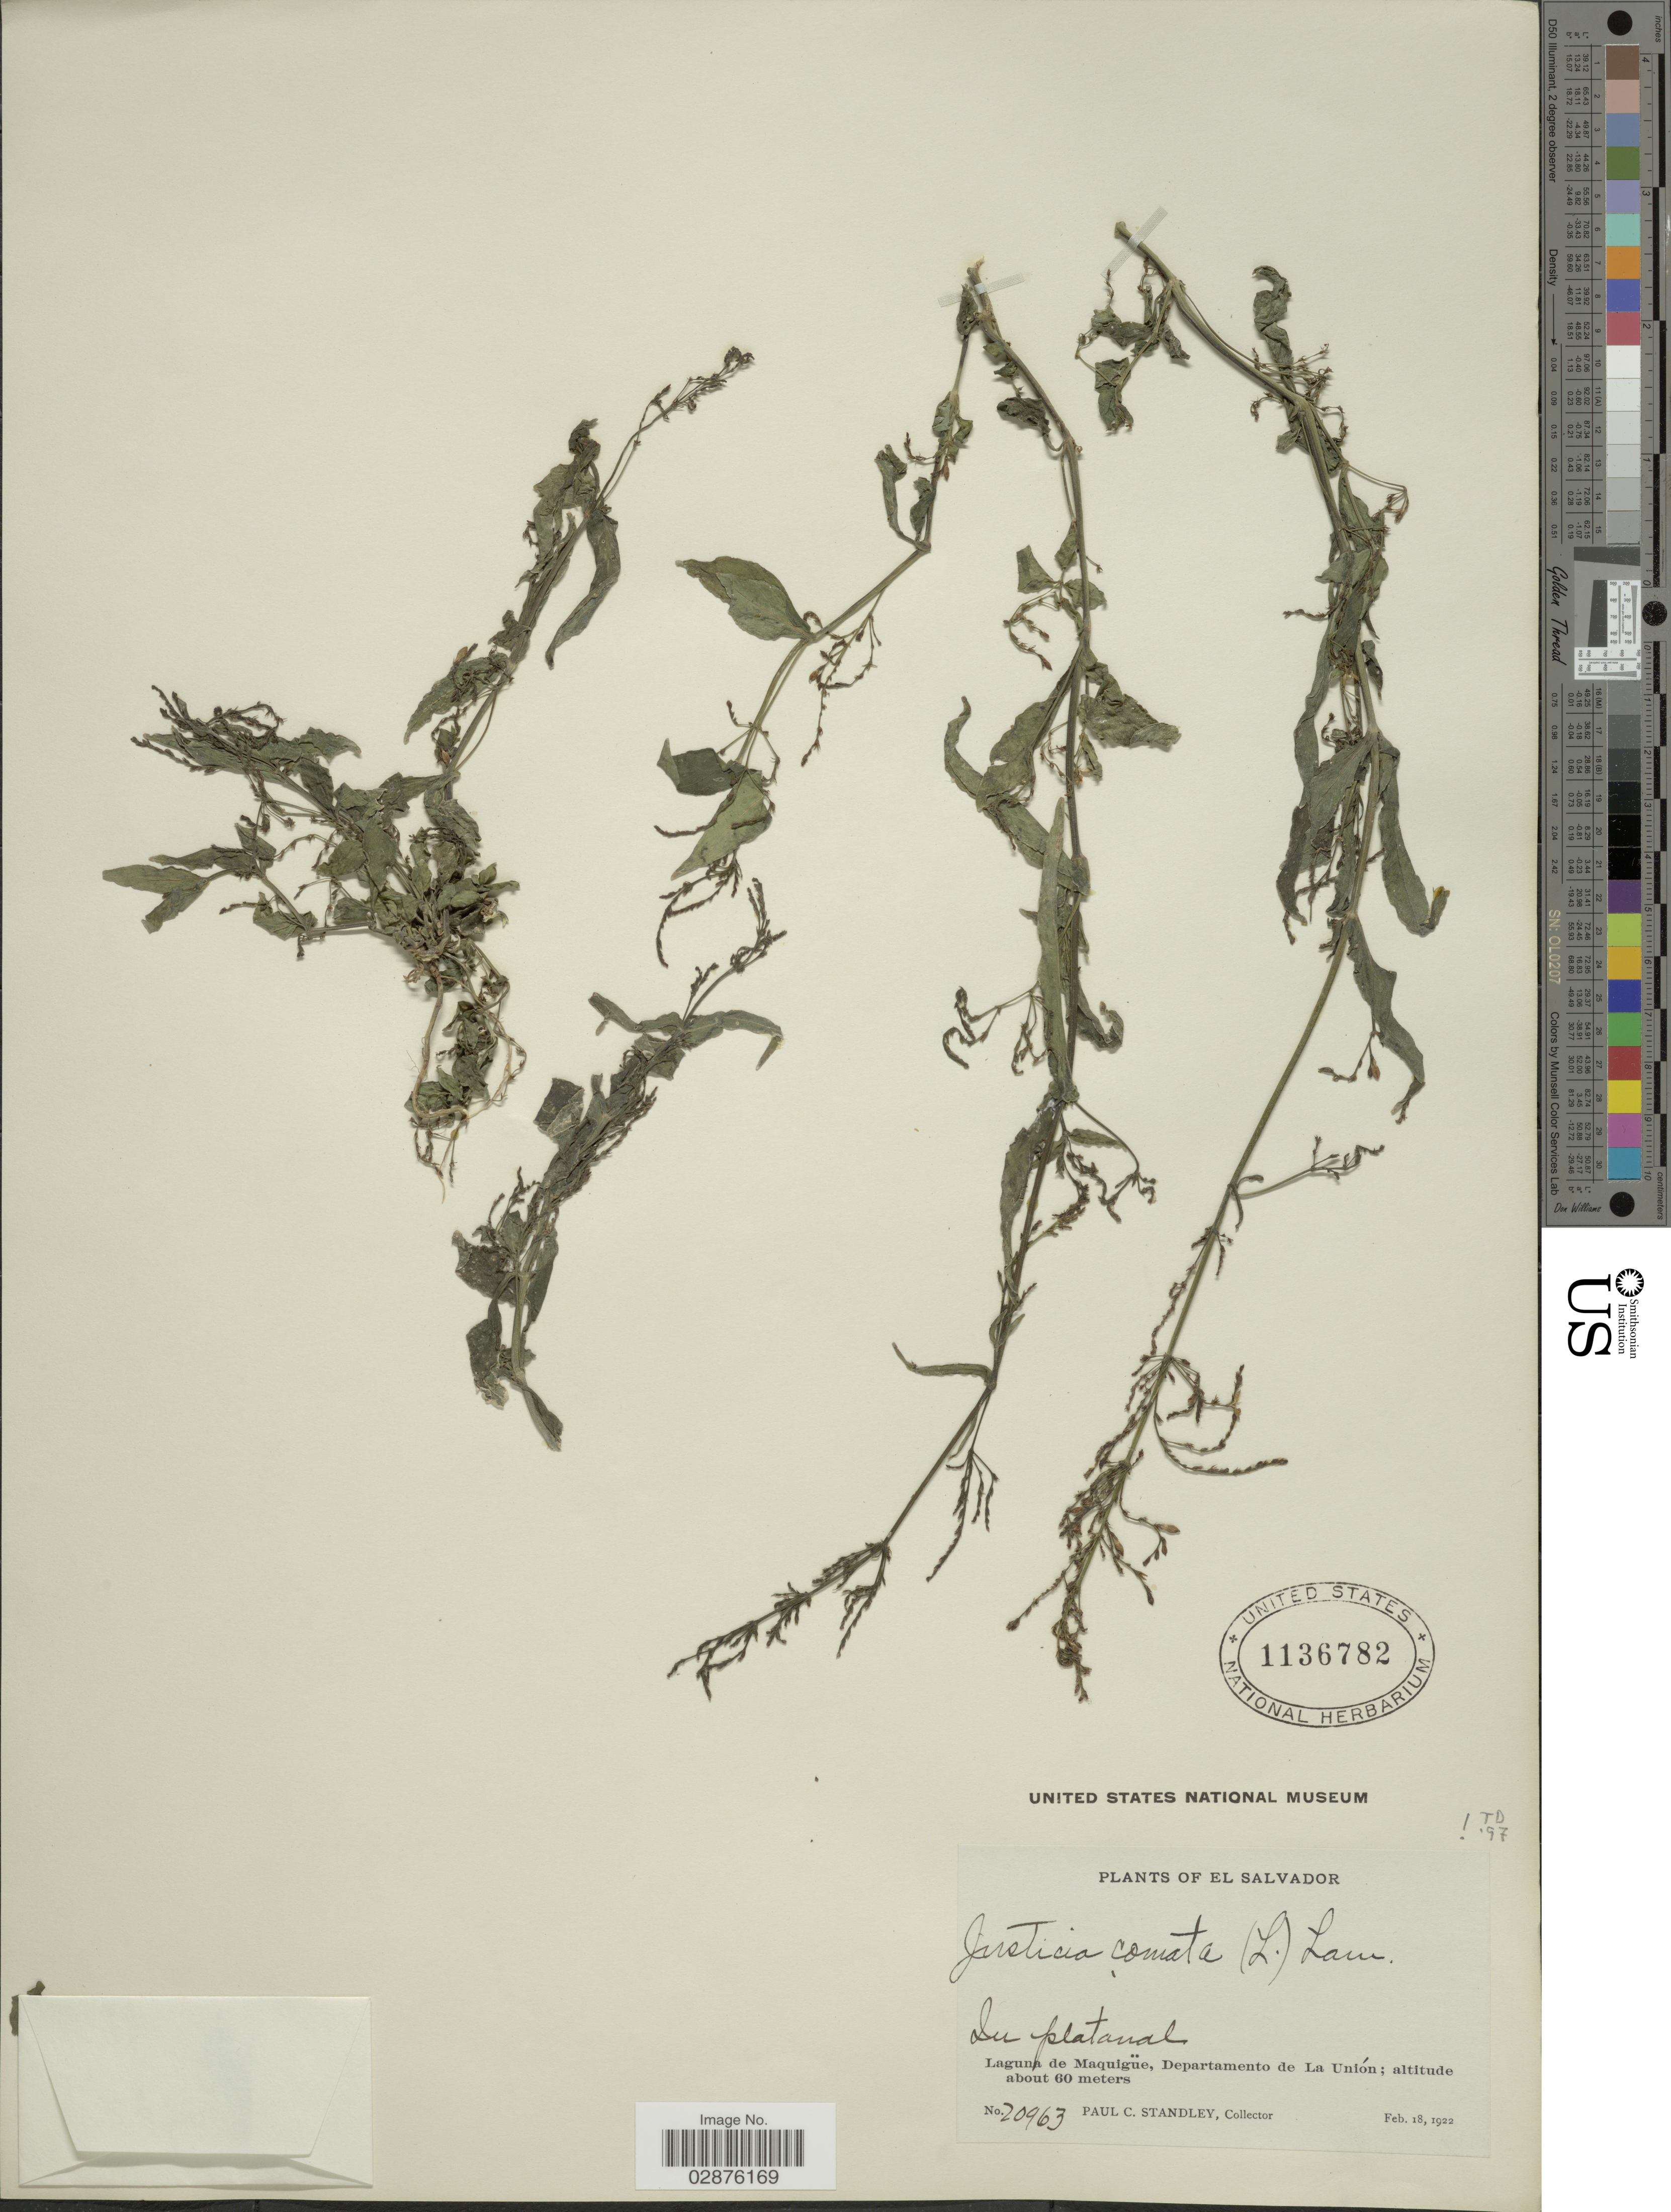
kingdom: Plantae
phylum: Tracheophyta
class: Magnoliopsida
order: Lamiales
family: Acanthaceae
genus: Justicia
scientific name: Justicia comata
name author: (L.) Lam.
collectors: P. C. Standley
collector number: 20963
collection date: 1922-02-18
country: El Salvador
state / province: La Union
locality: Laguna de Maquigüe, Departamento de La Unión.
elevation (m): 60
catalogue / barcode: US 1136782